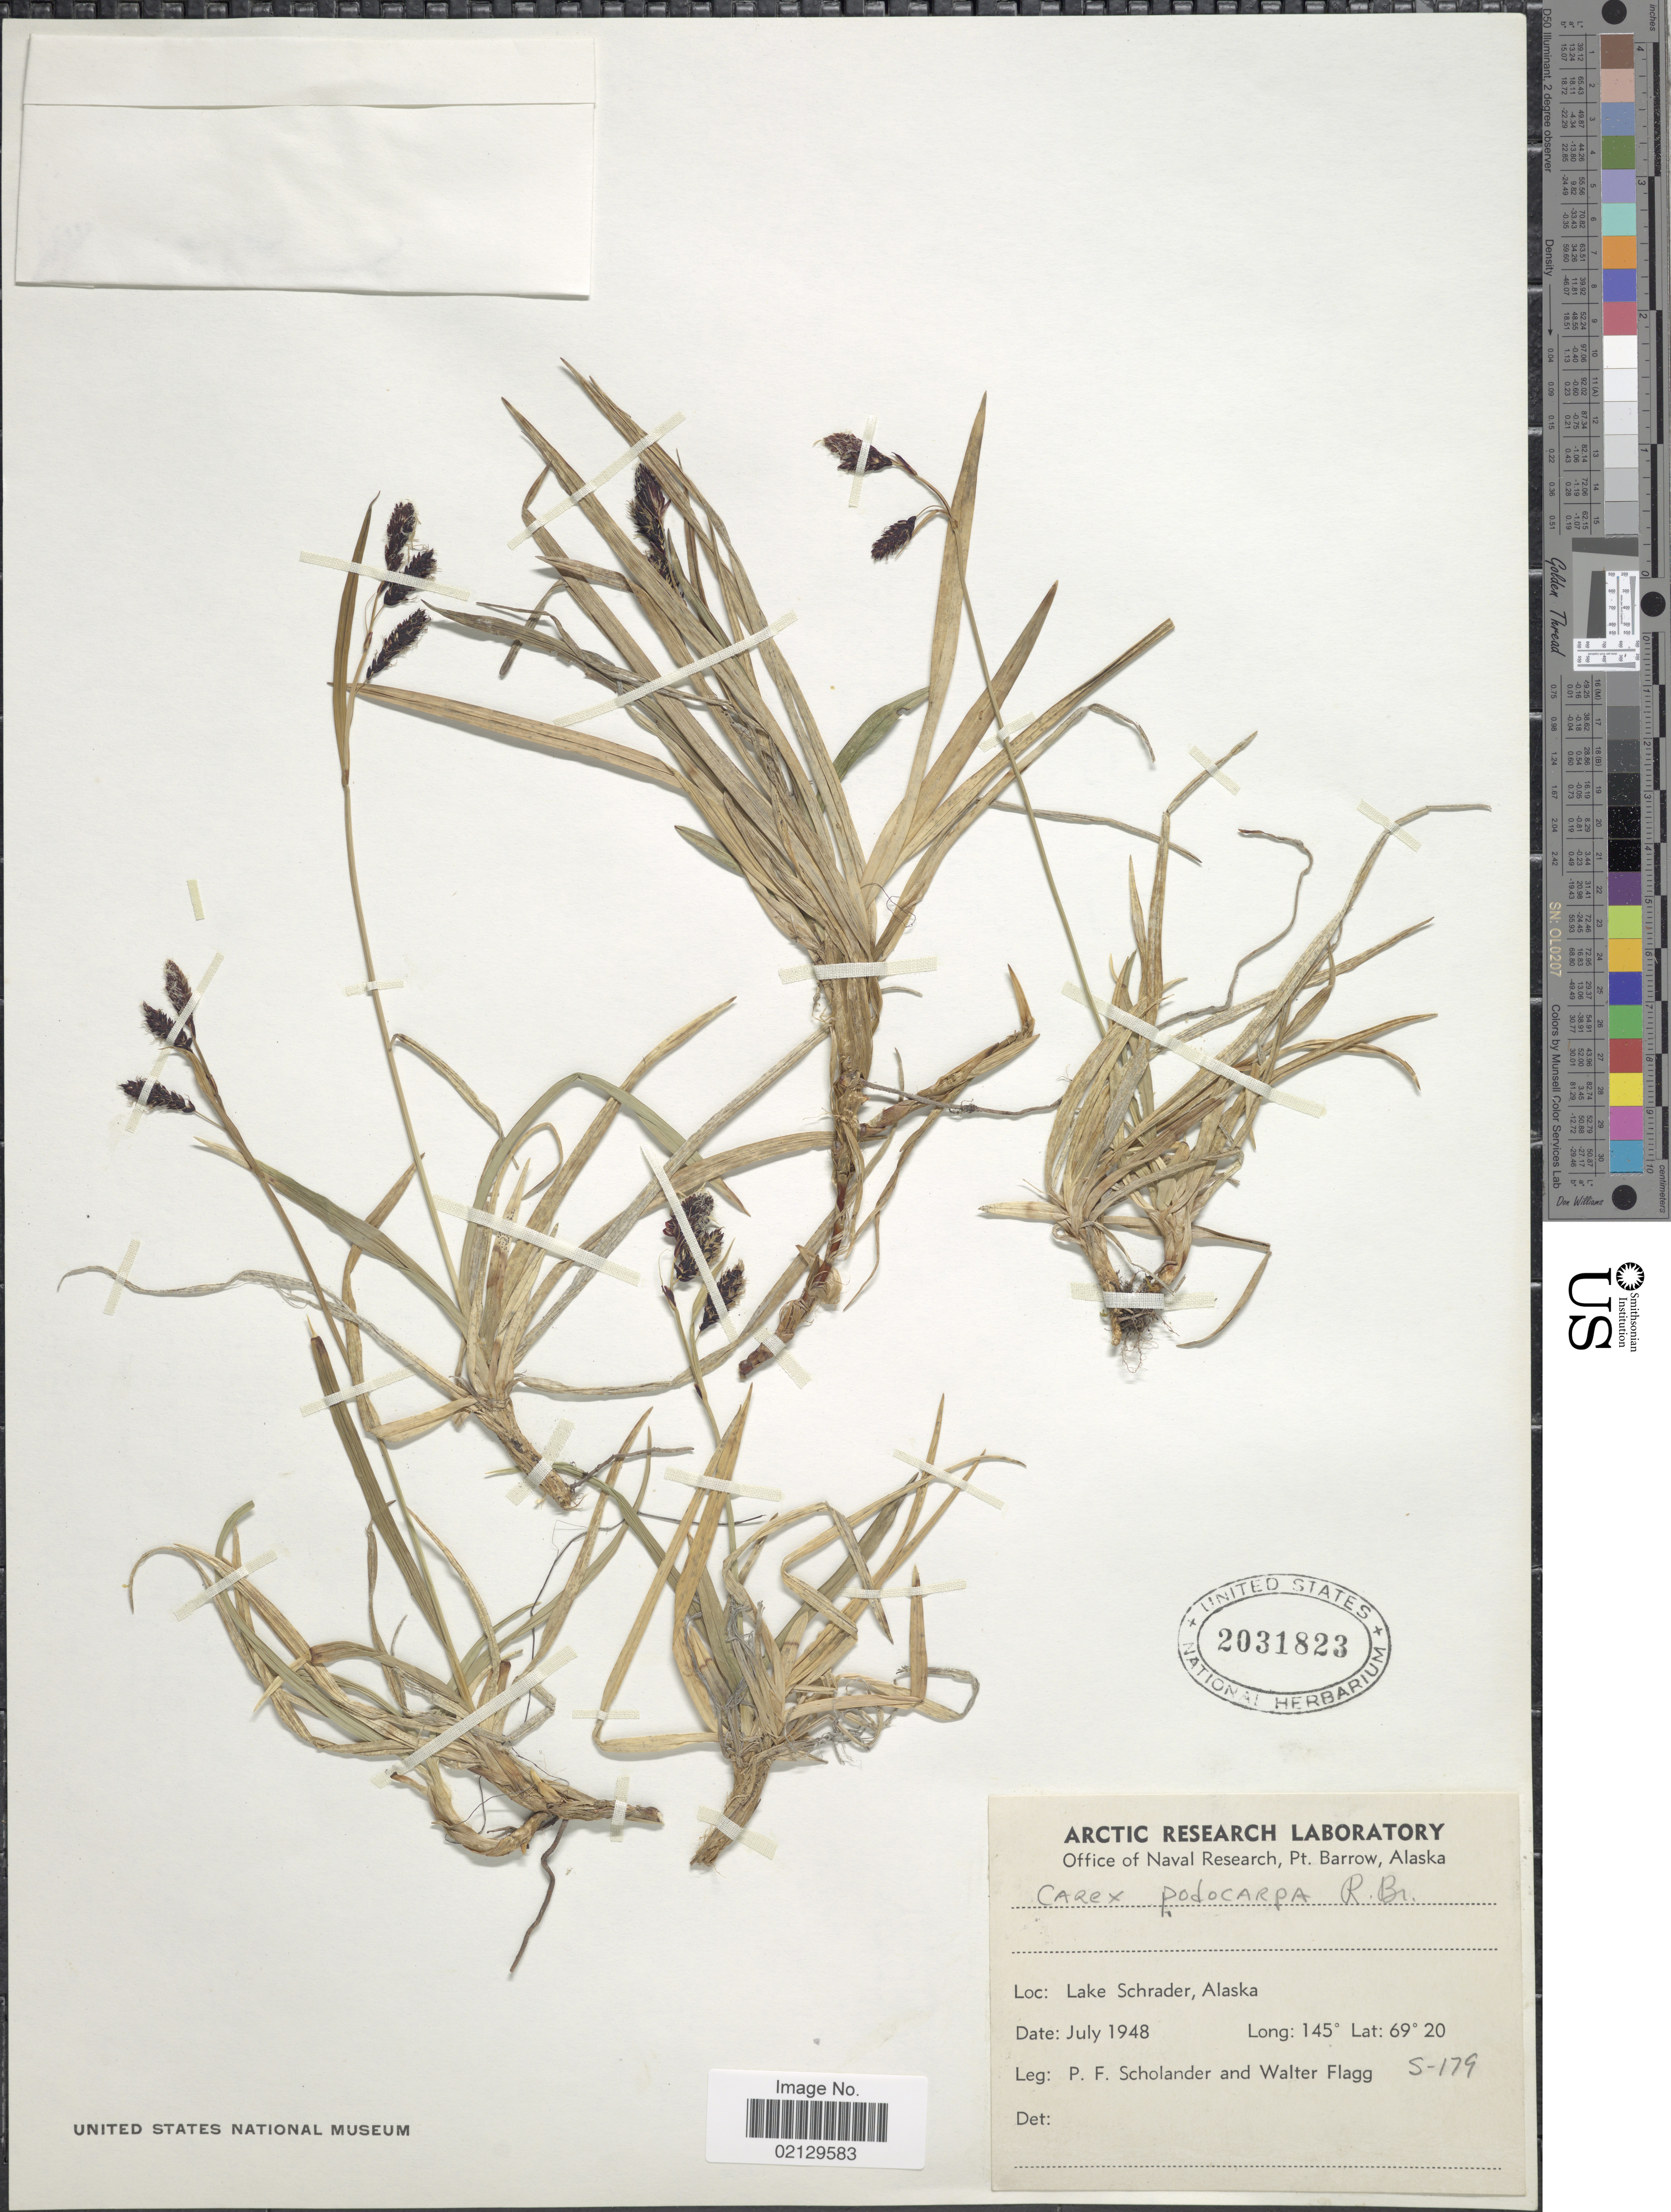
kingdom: Plantae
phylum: Tracheophyta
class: Liliopsida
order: Poales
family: Cyperaceae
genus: Carex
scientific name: Carex podocarpa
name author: R. Br.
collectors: P. Scholander & W. Flagg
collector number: S-179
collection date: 1948-07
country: United States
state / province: Alaska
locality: Lake Schrader, Alaska.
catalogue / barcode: US 2031823